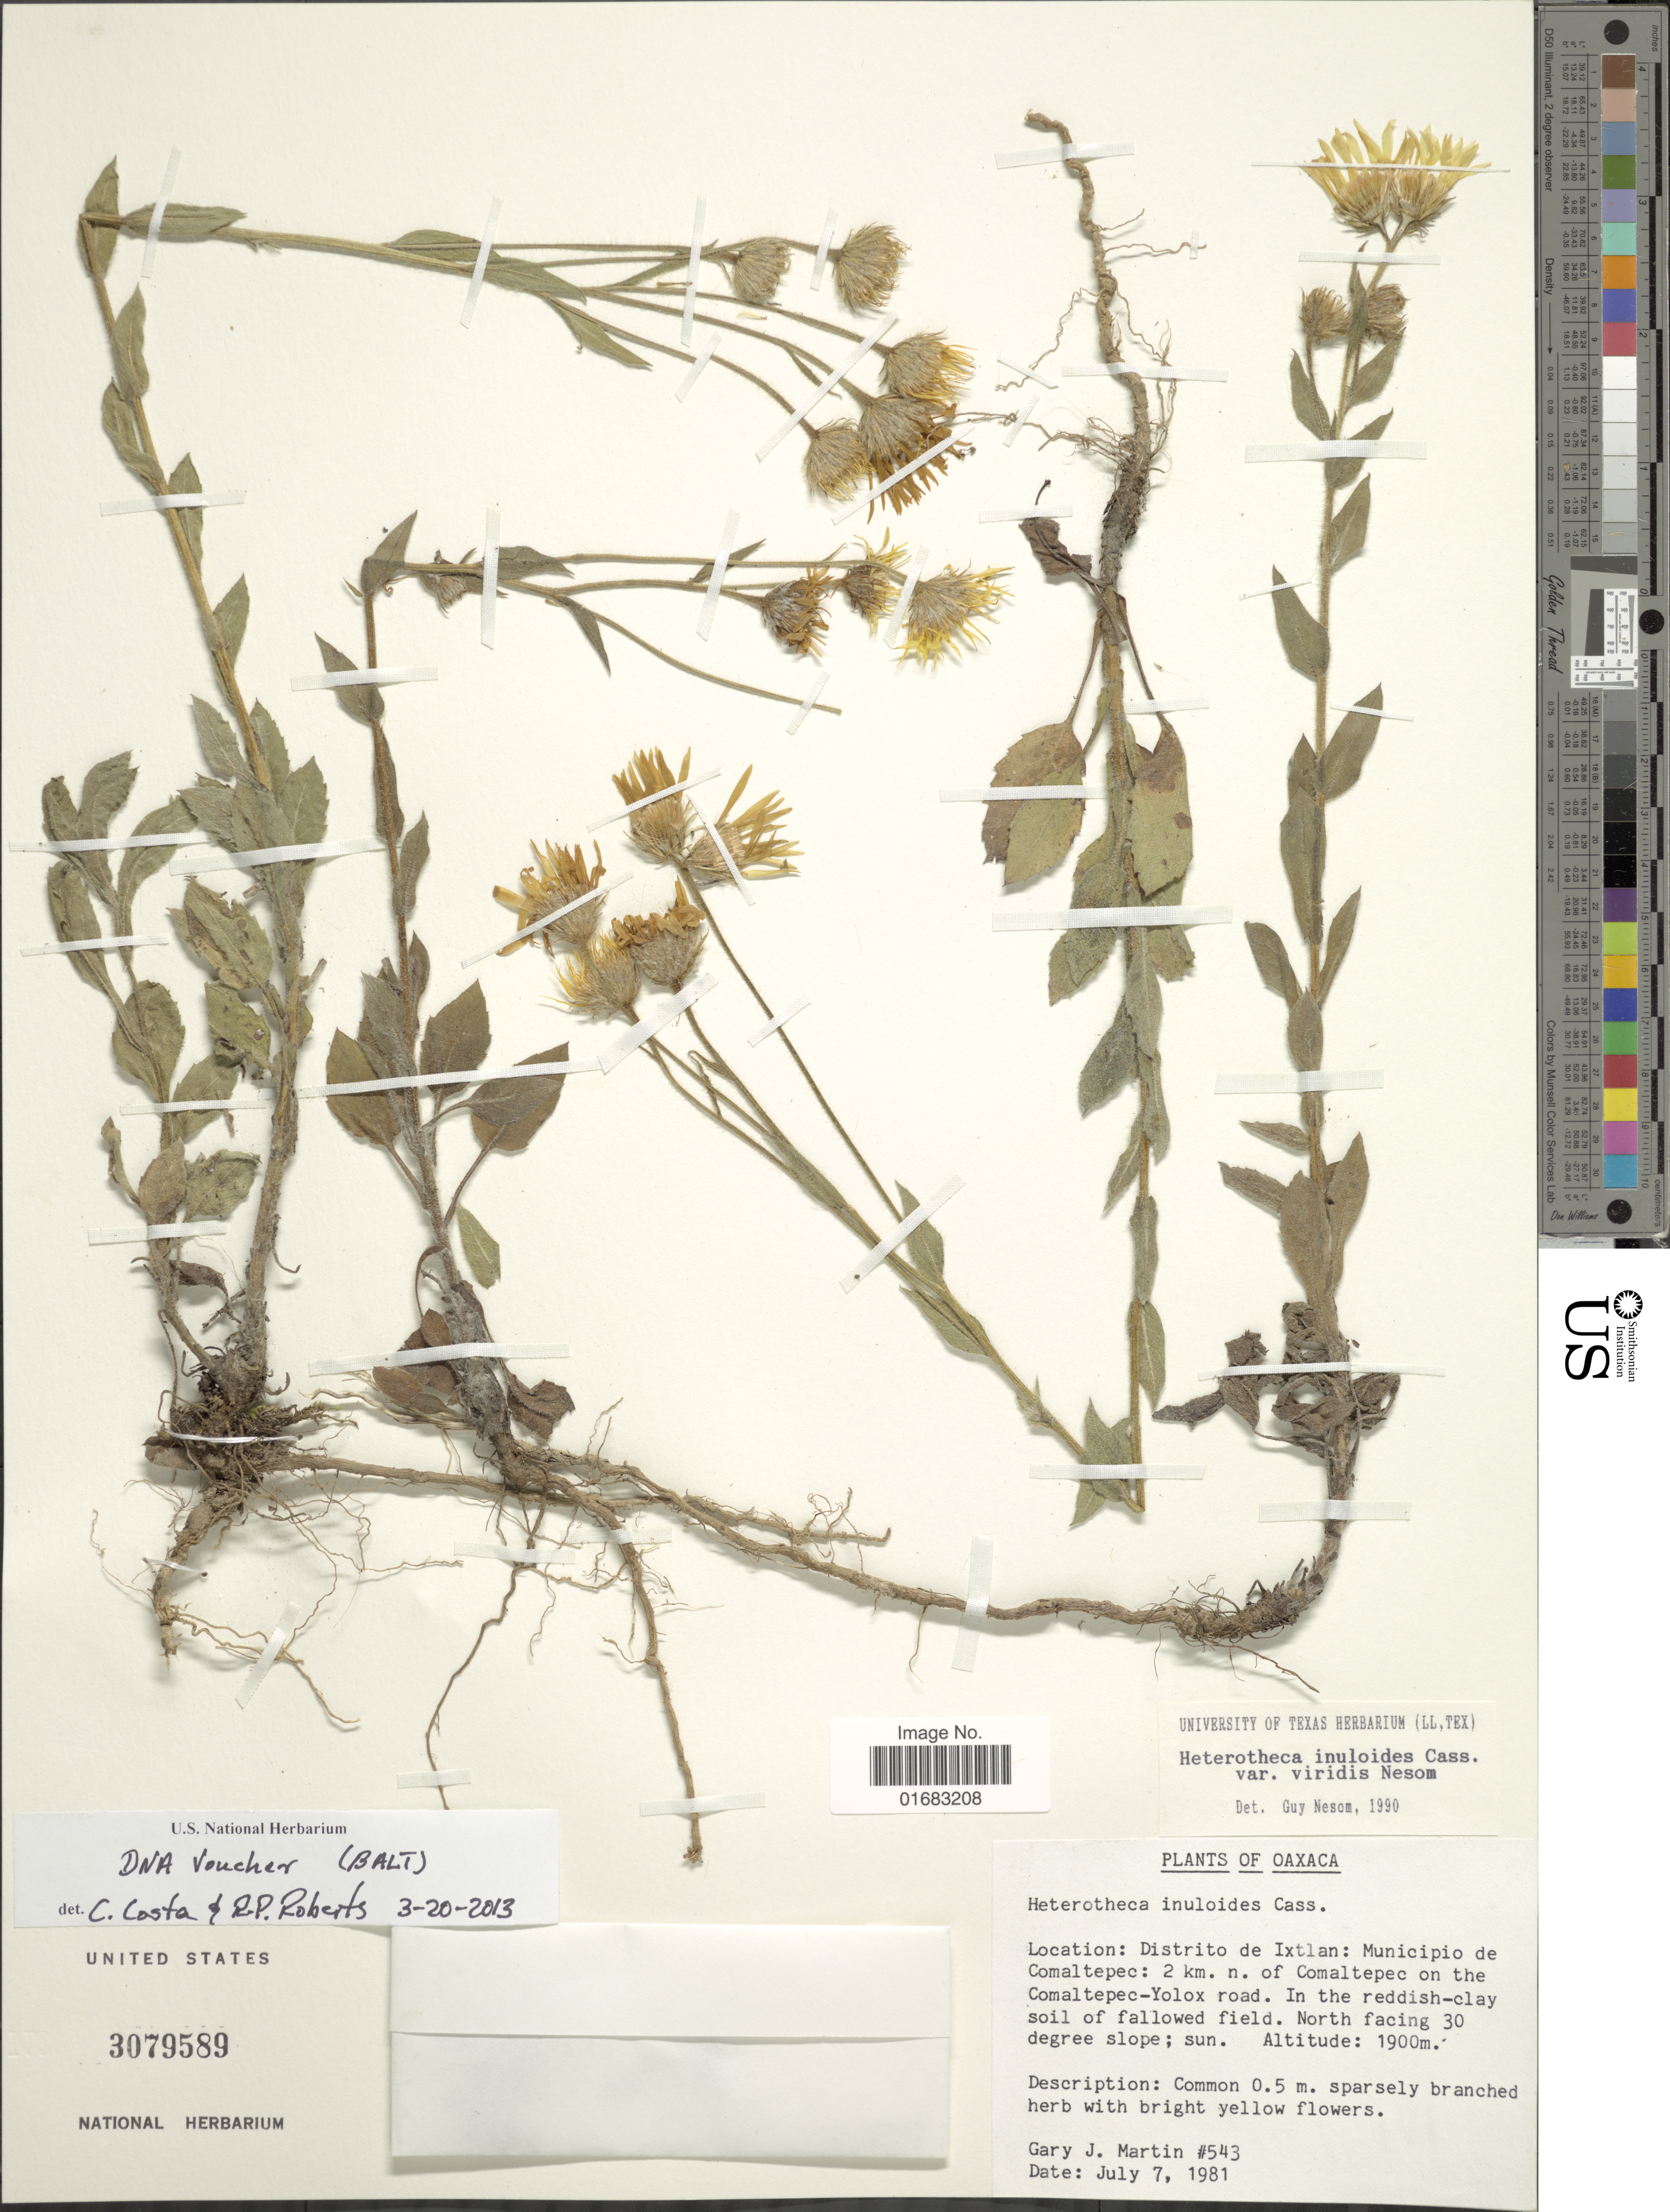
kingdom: Plantae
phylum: Tracheophyta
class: Magnoliopsida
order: Asterales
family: Asteraceae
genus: Heterotheca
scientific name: Heterotheca inuloides var. viridis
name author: G.L. Nesom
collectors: G. J. Martin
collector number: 543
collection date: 1981-07-07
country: Mexico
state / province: Oaxaca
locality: Oaxaca. Distrito de Ixtlan: Municipio de Comaltepec: 2 km. n. of Comaltepex on the Comaltepec-Yolox road.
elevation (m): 1900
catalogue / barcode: US 3079589